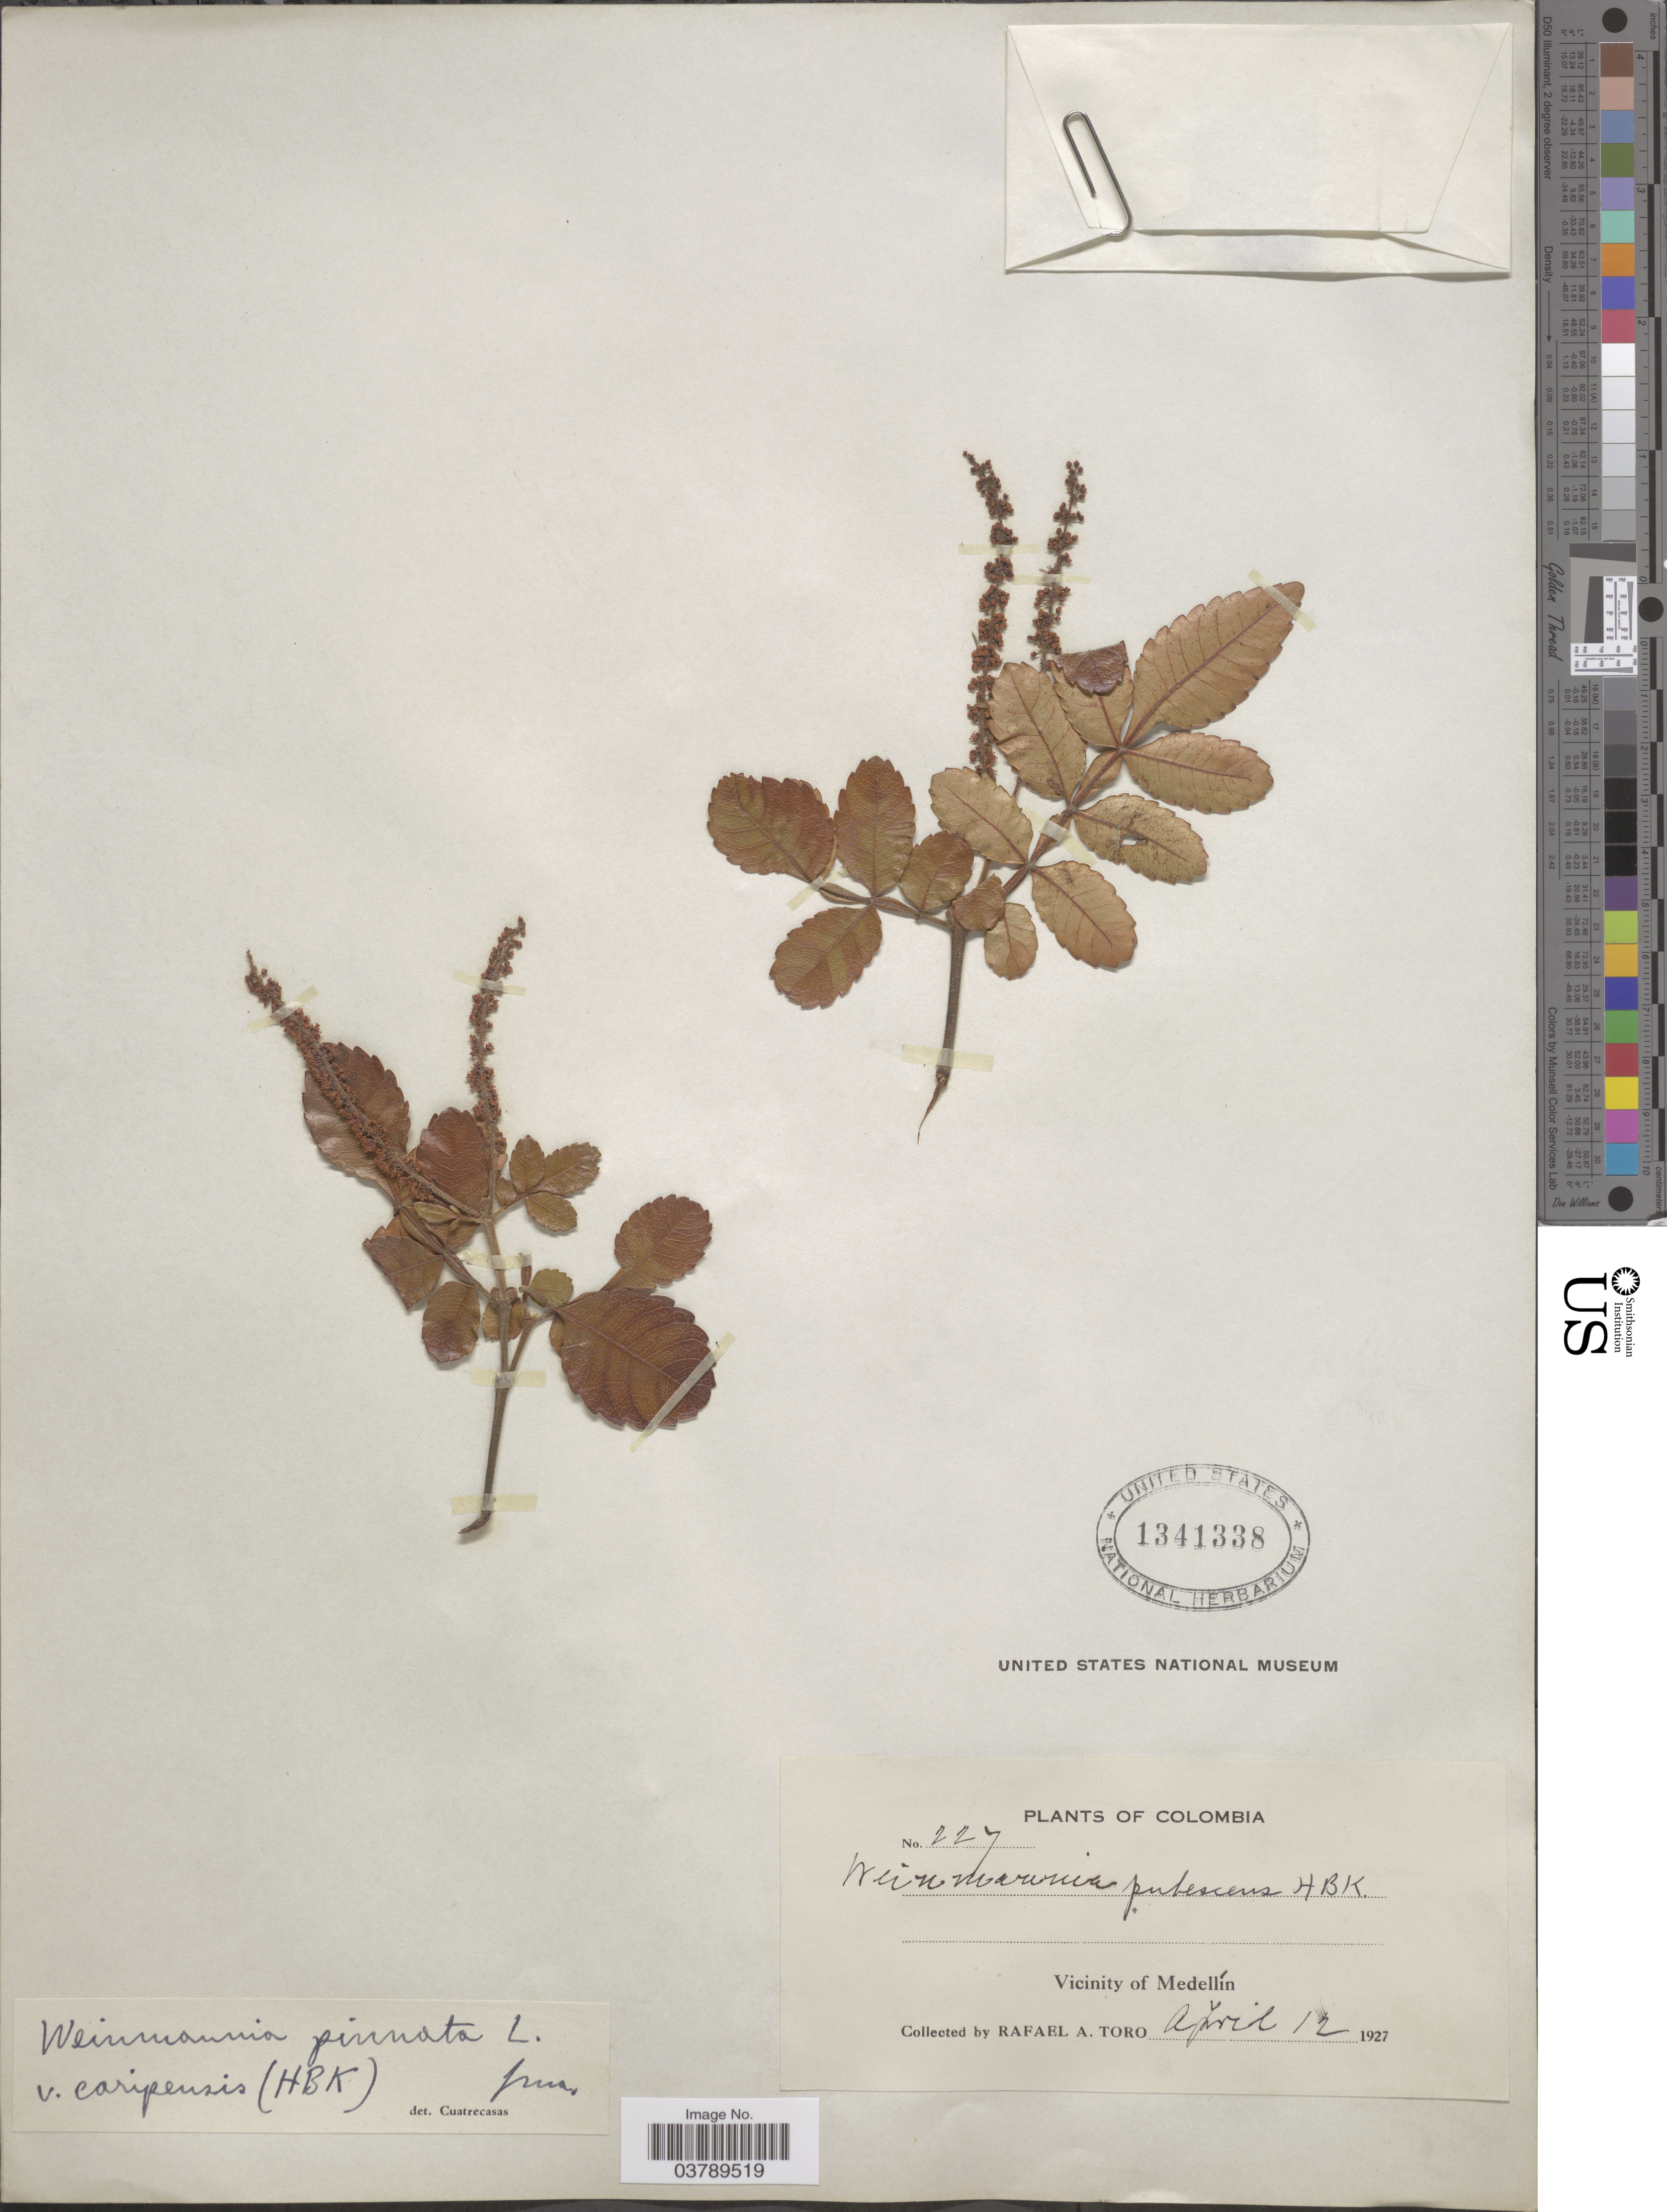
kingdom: Plantae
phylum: Tracheophyta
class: Magnoliopsida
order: Oxalidales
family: Cunoniaceae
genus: Weinmannia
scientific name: Weinmannia pinnata var. caripensis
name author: (Kunth) Cuatrec.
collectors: R. A. Toro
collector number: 227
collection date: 1927-04-12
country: Colombia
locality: Vicinity of Medellín.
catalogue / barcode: US 1341338